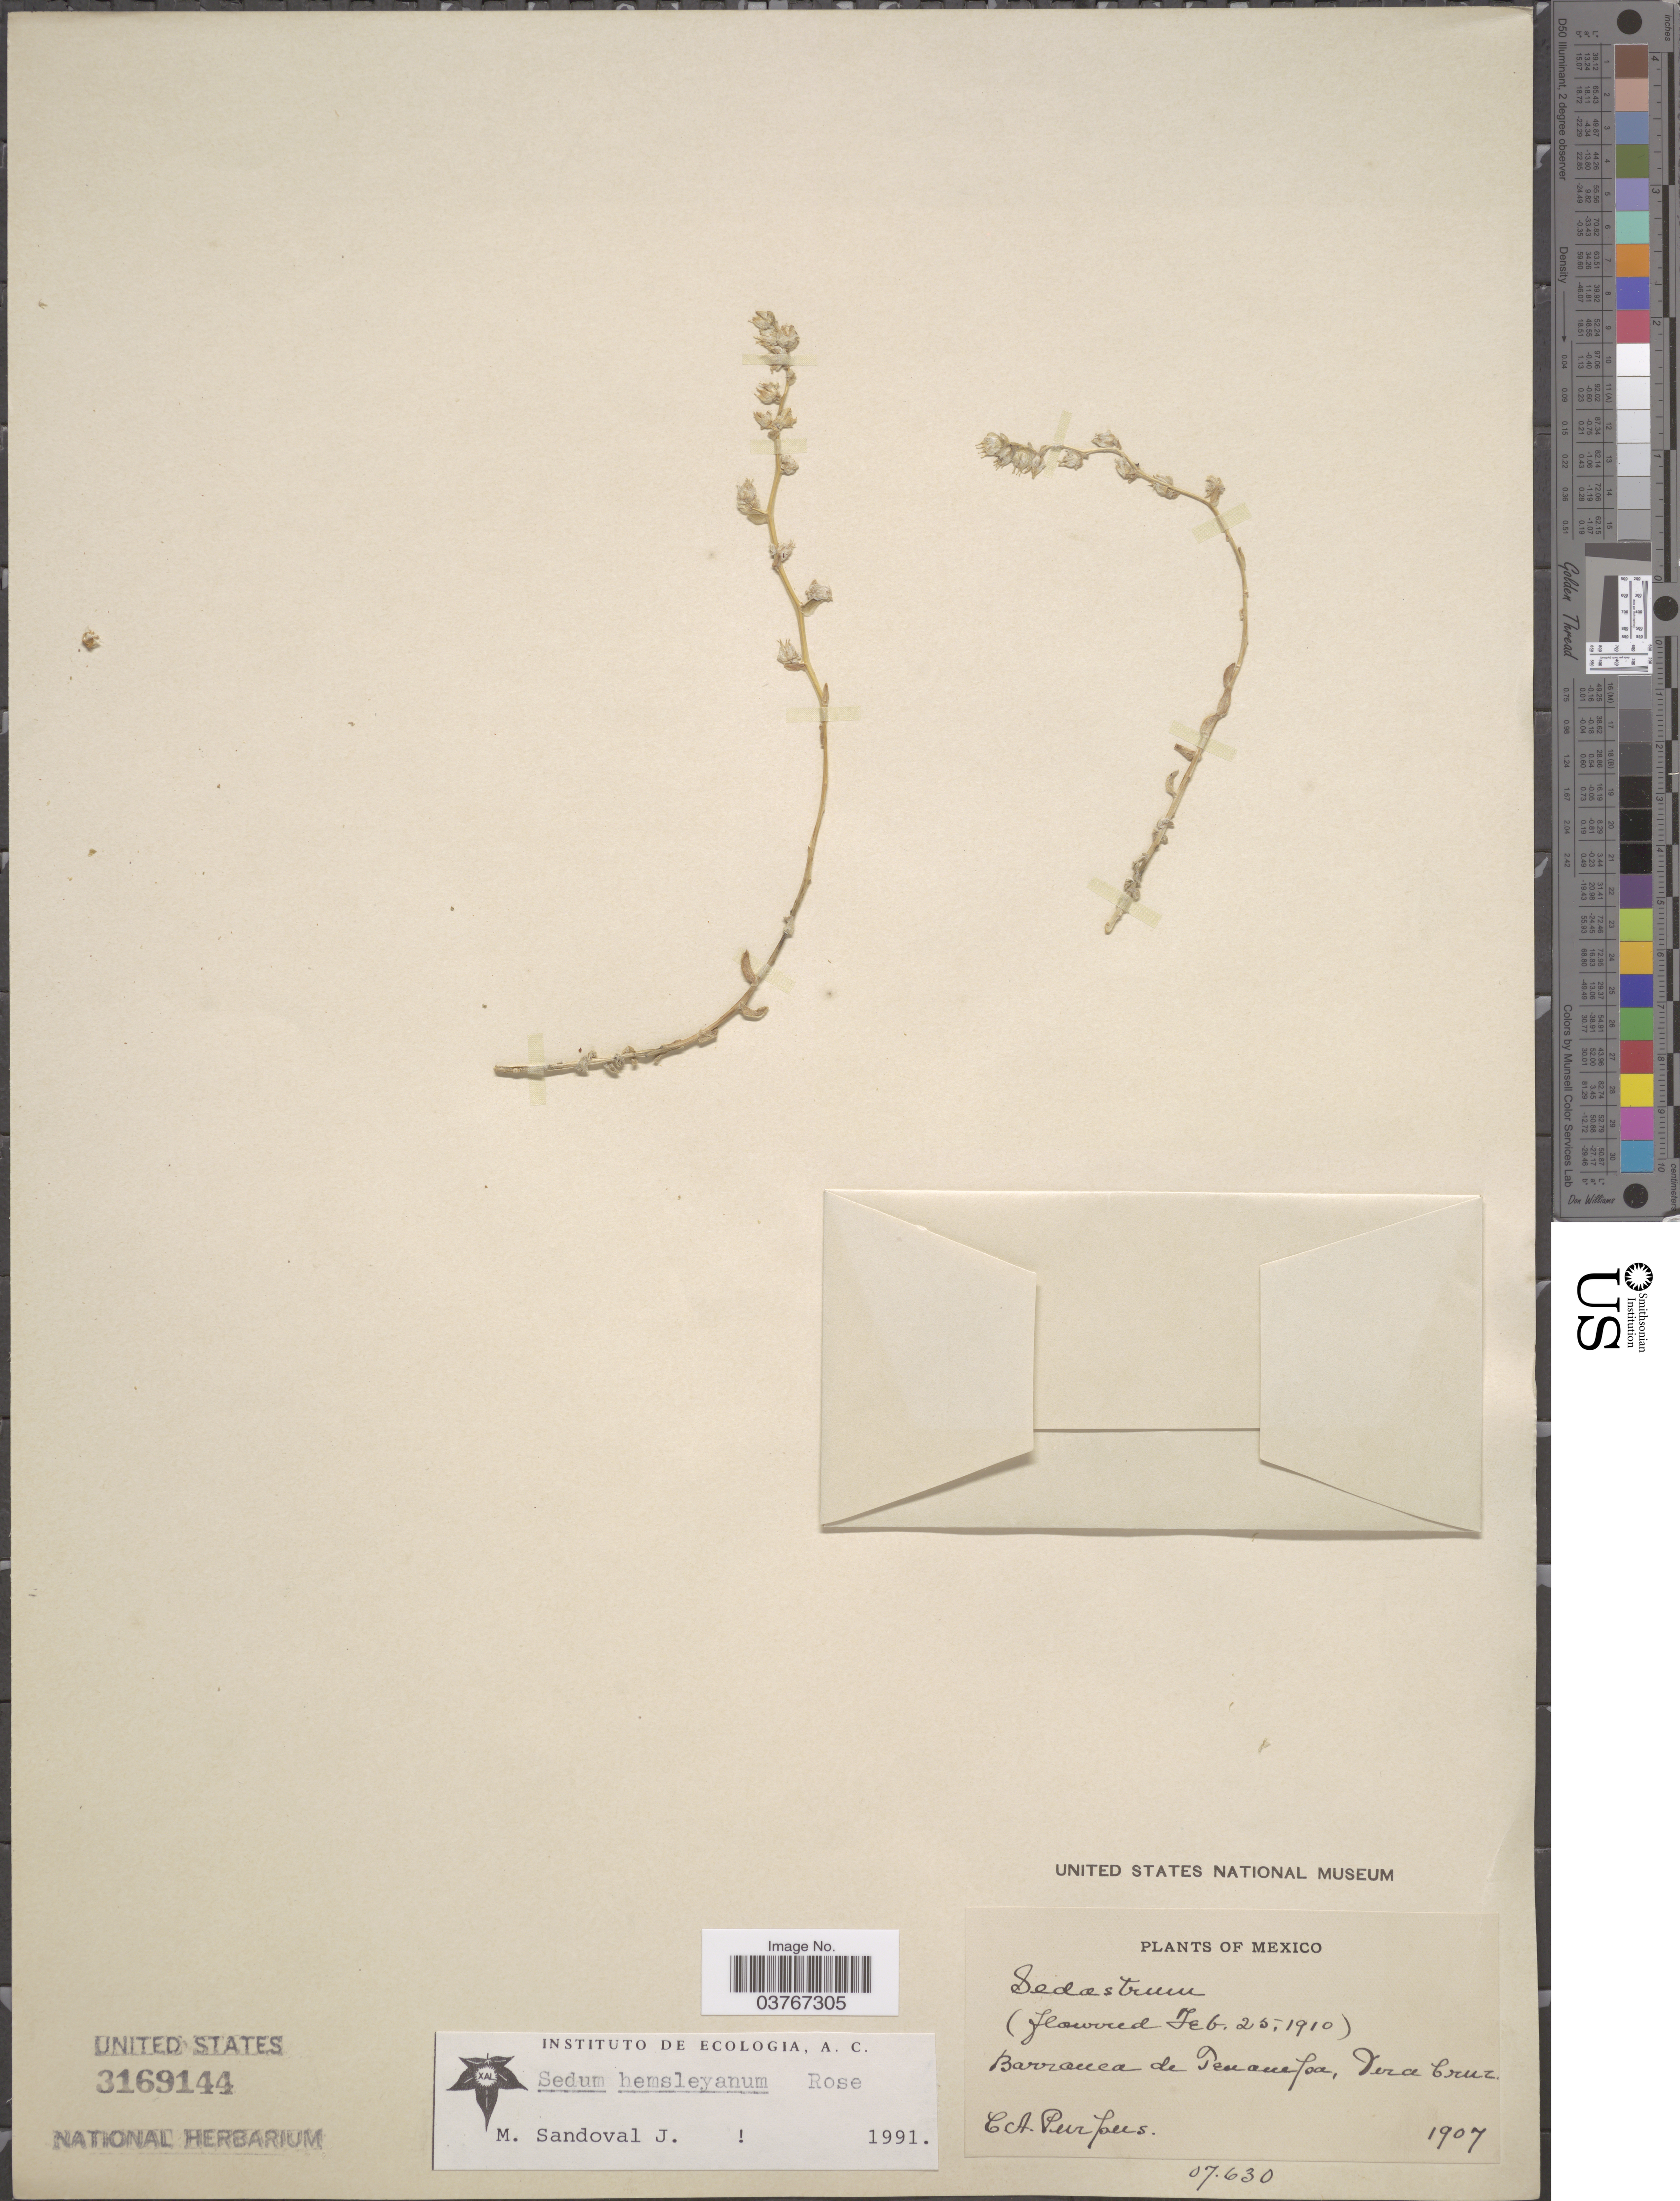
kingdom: Plantae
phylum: Tracheophyta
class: Magnoliopsida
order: Saxifragales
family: Crassulaceae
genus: Sedum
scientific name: Sedum hemsleyanum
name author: Rose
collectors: C. A. Purpus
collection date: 1910-02-25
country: Mexico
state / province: Veracruz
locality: Barranca de Tenampa.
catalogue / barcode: US 3169144